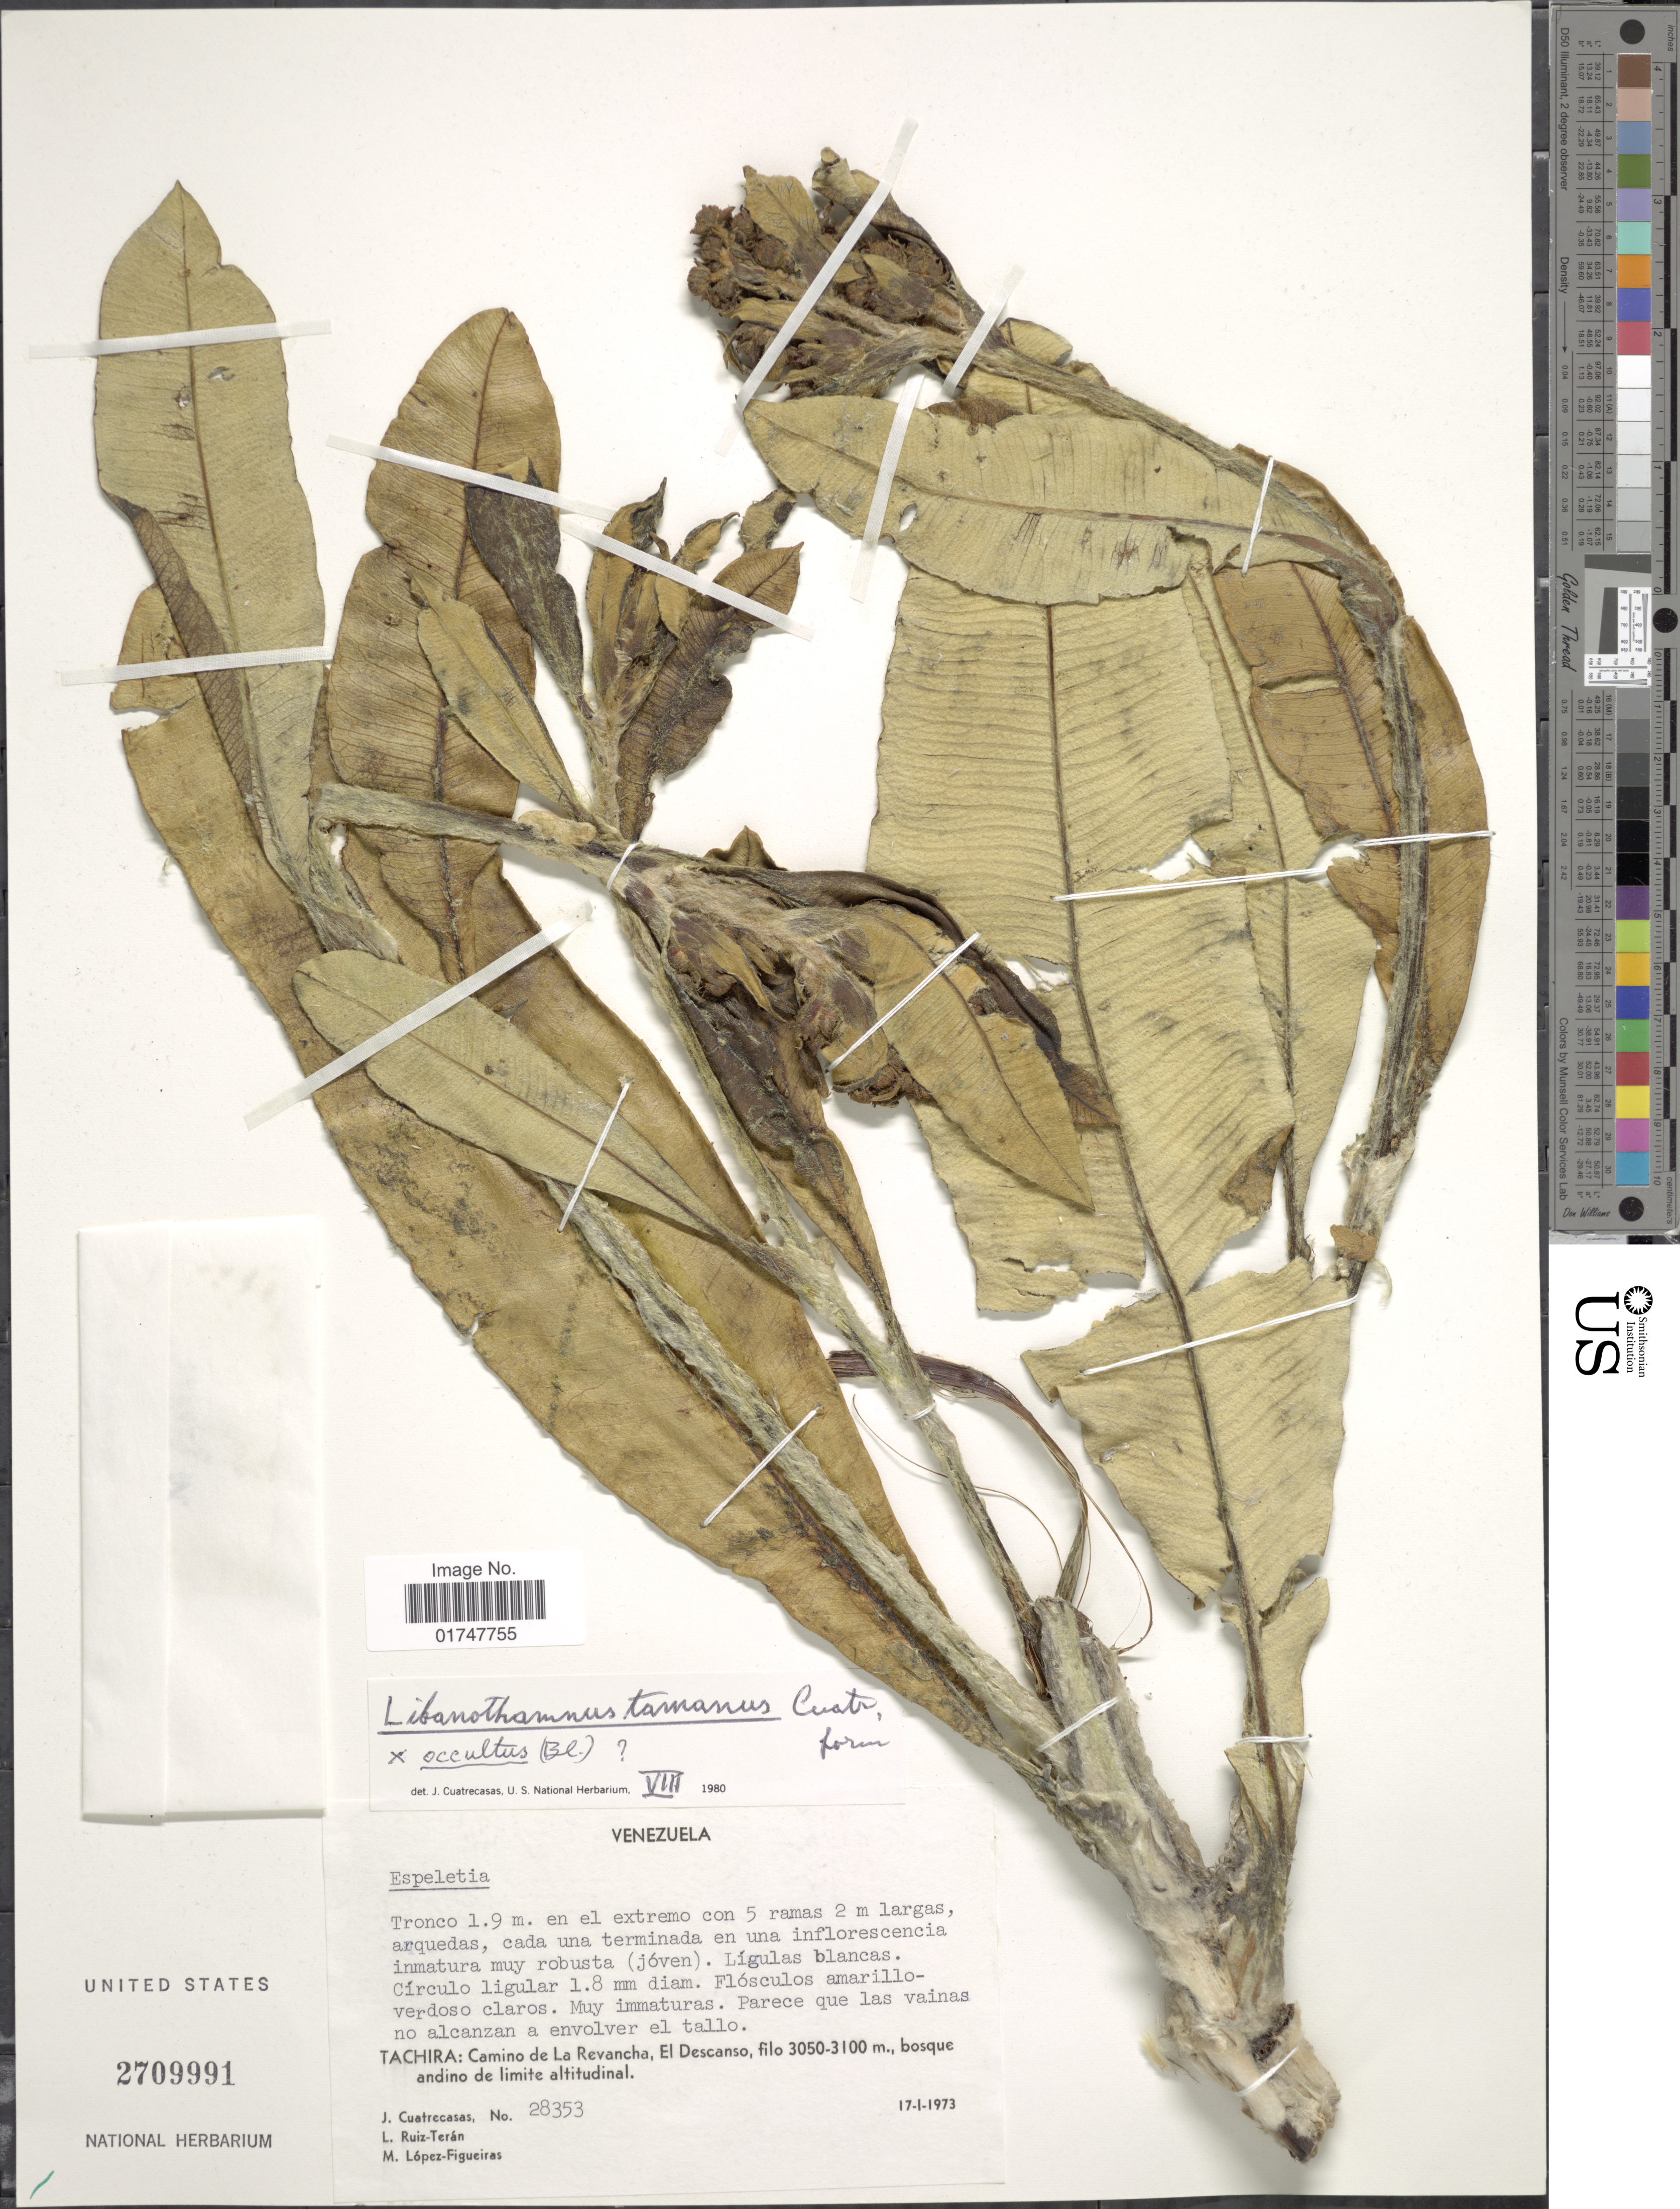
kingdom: Plantae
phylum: Tracheophyta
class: Magnoliopsida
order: Asterales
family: Asteraceae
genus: Libanothamnus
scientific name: Libanothamnus tamanus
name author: (Cuatrec.) Cuatrec.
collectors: J. Cuatrecasas, L. E. Ruíz-Terán & M. López Figueiras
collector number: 28353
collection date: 1973-01-17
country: Venezuela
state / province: Tachira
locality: Camino de La Revancha, El Descanso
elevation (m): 3050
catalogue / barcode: US 2709991